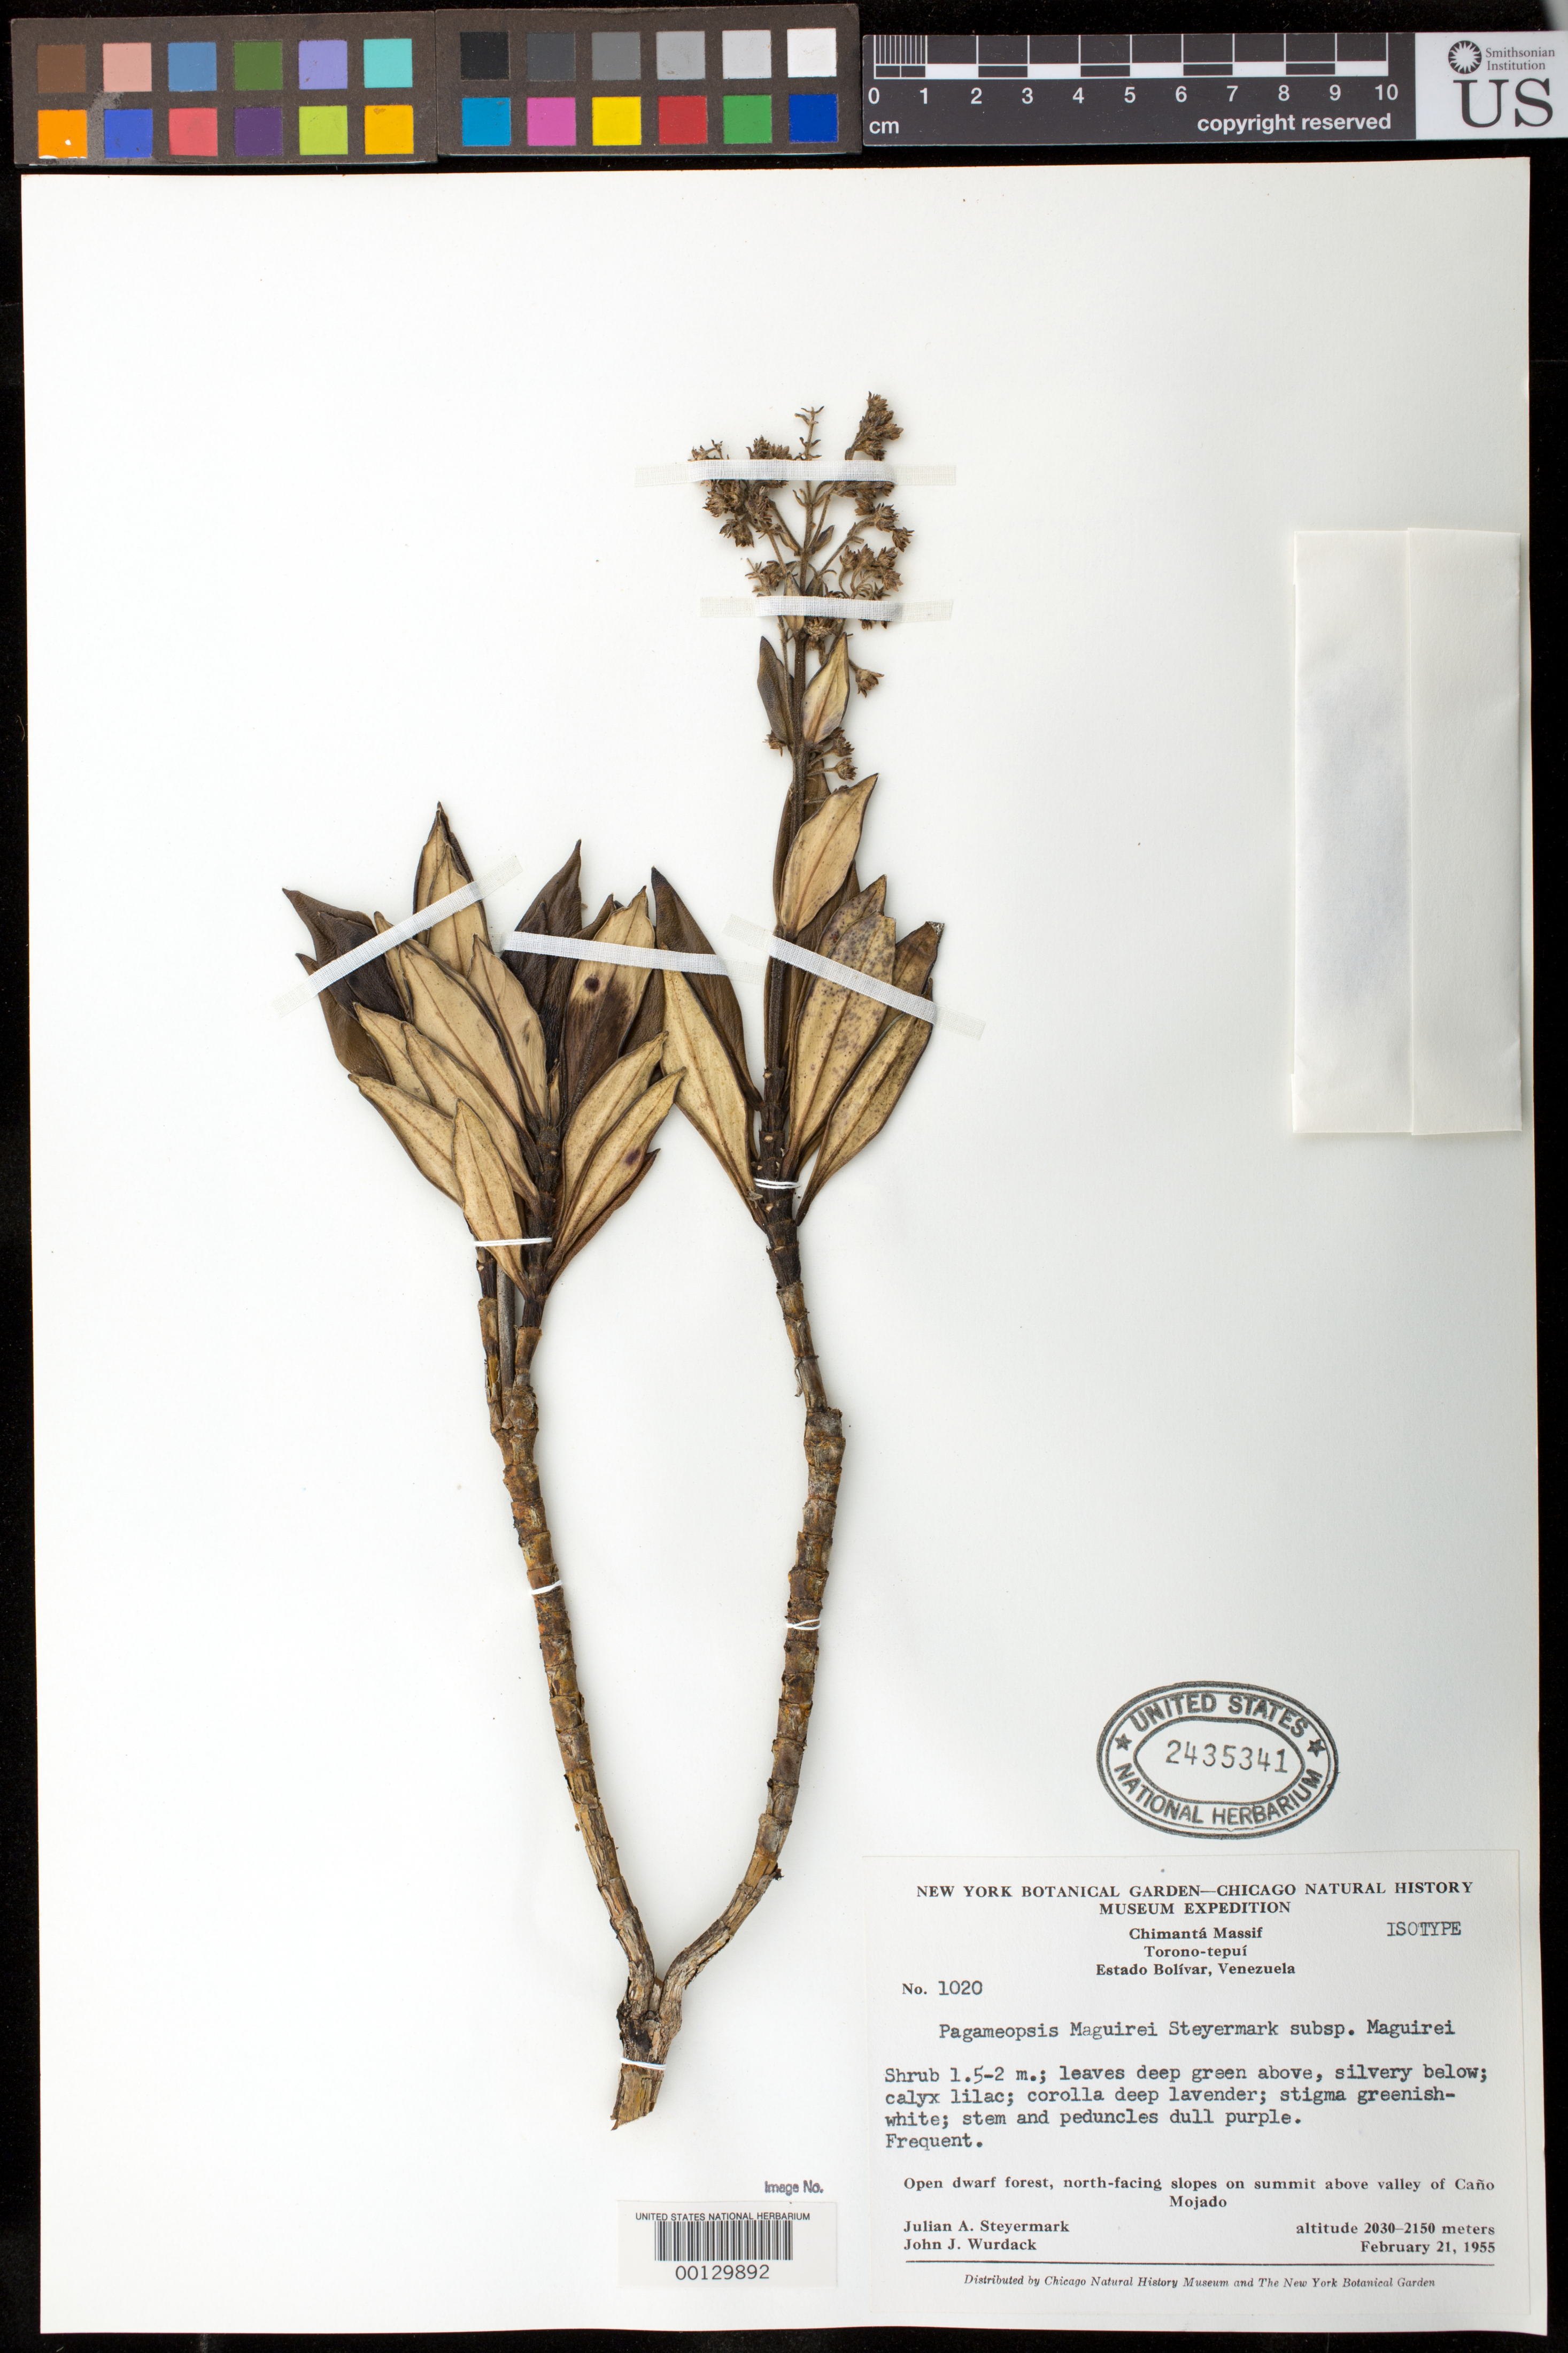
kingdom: Plantae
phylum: Tracheophyta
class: Magnoliopsida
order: Gentianales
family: Rubiaceae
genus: Pagameopsis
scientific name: Pagameopsis maguirei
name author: Steyerm.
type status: Isotype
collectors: J. Steyermark & J. J. Wurdack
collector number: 1020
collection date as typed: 21 Feb 1955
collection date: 1955-02-21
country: Venezuela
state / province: Bolivar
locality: Chimanta Massif.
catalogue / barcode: US 2435341